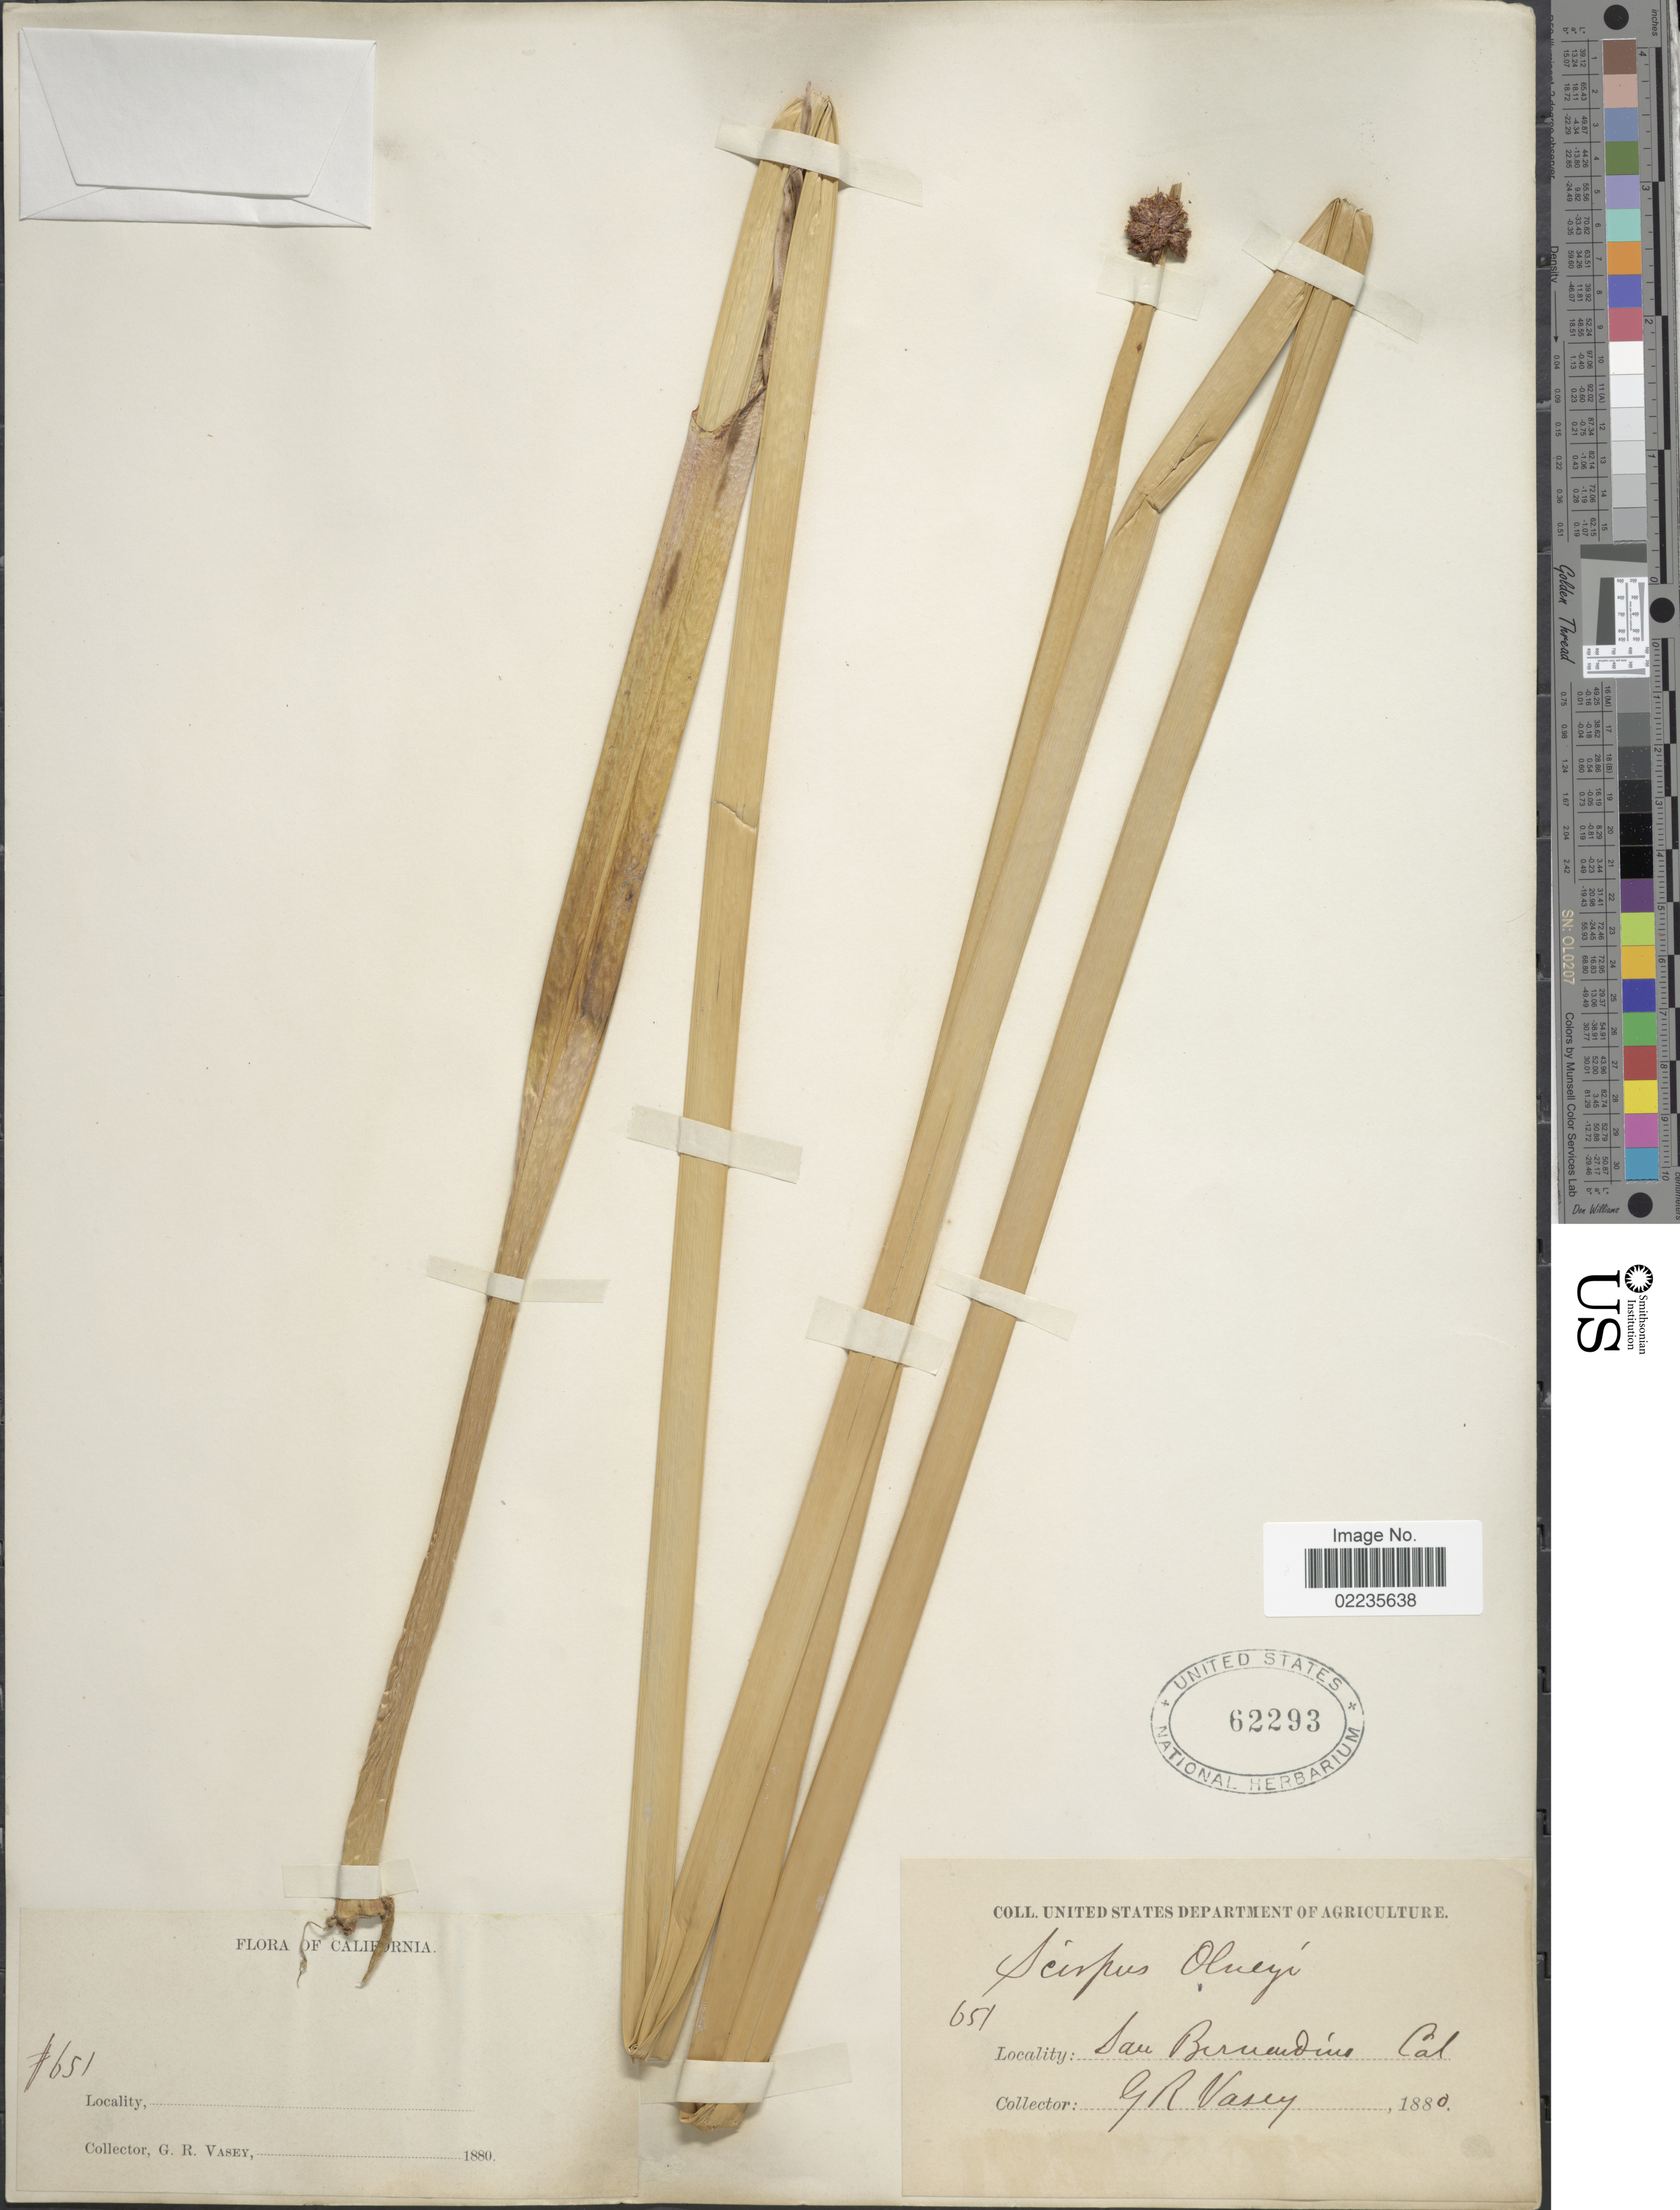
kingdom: Plantae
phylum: Tracheophyta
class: Liliopsida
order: Poales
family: Cyperaceae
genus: Schoenoplectus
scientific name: Schoenoplectus americanus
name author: (Pers.) Volkart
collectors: G. R. Vasey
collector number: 651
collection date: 1880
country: United States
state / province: California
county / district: San Bernardino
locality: San Bernardino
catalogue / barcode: US 62293